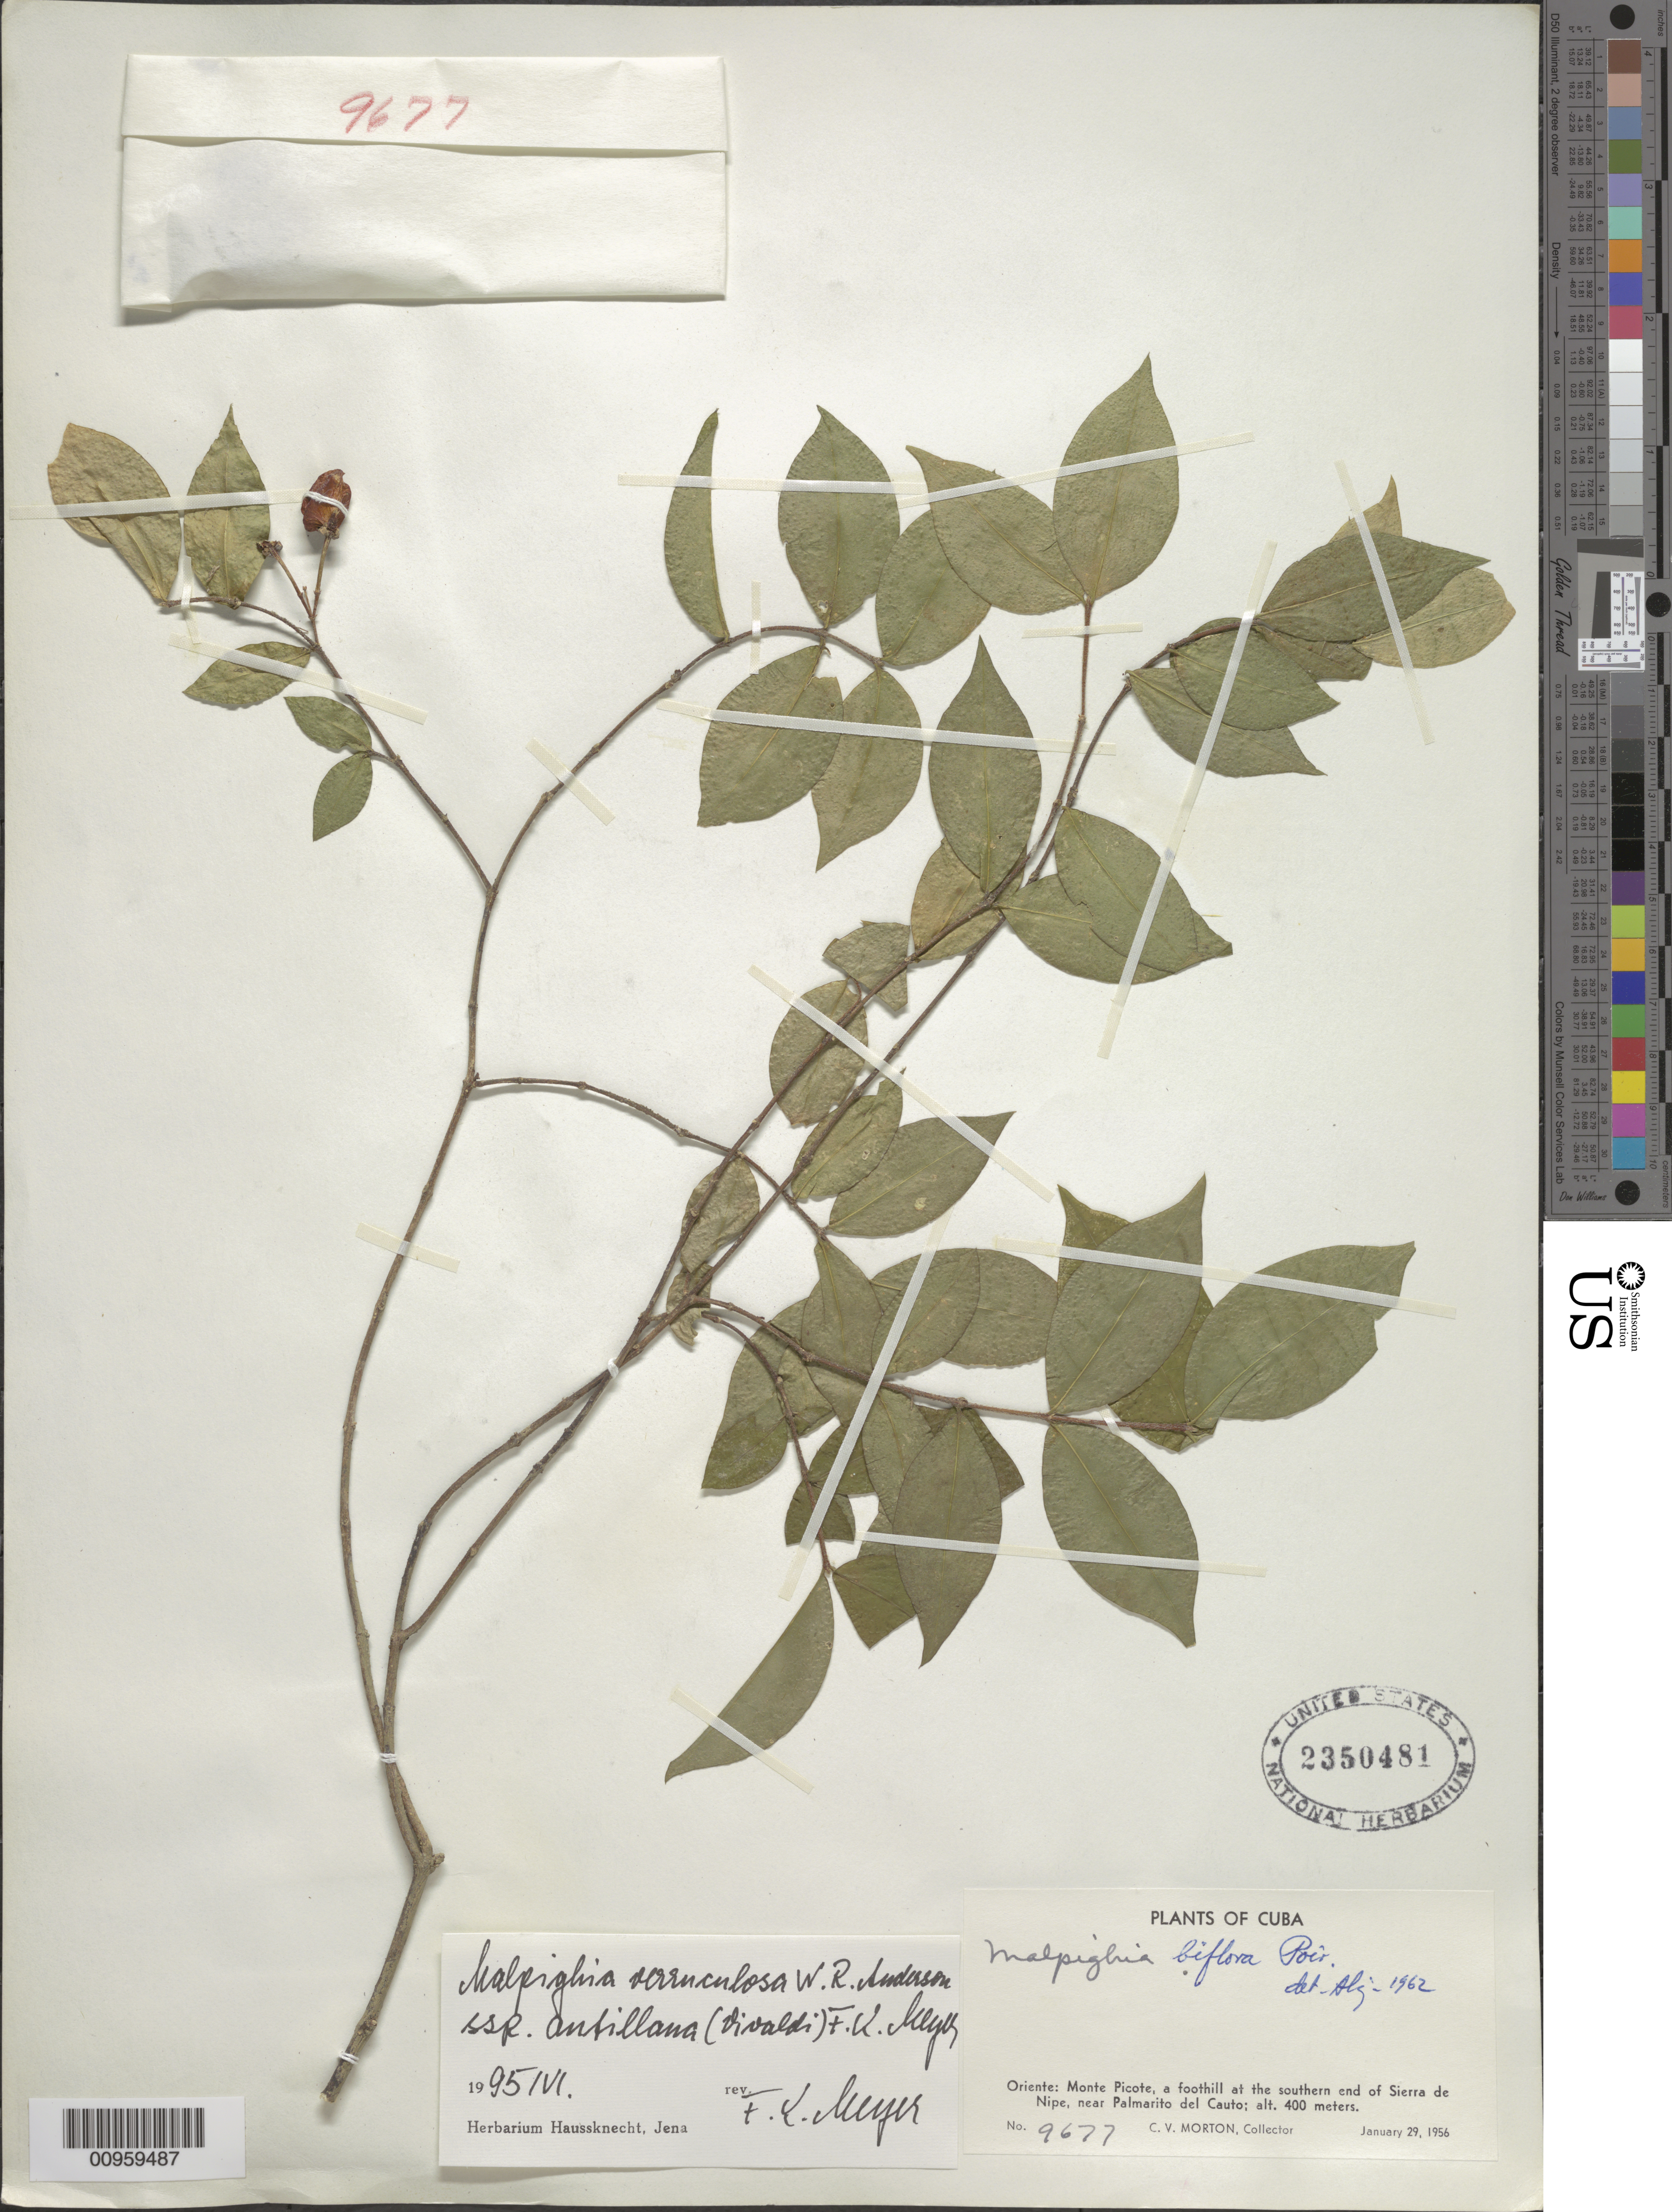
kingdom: Plantae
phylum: Tracheophyta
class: Magnoliopsida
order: Malpighiales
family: Malpighiaceae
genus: Malpighia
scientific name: Malpighia verruculosa subsp. antillana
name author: (Vivaldi) F.K. Mey.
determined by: Meyer, F. K.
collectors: C. V. Morton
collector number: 9677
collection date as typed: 29 Jan 1956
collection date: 1956-01-29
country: Cuba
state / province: Holguín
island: Cuba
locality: Monte Picote, a foothill at the southern end of Sierra de Nipe, near Palmarito del Cuato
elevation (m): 400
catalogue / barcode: US 2350481